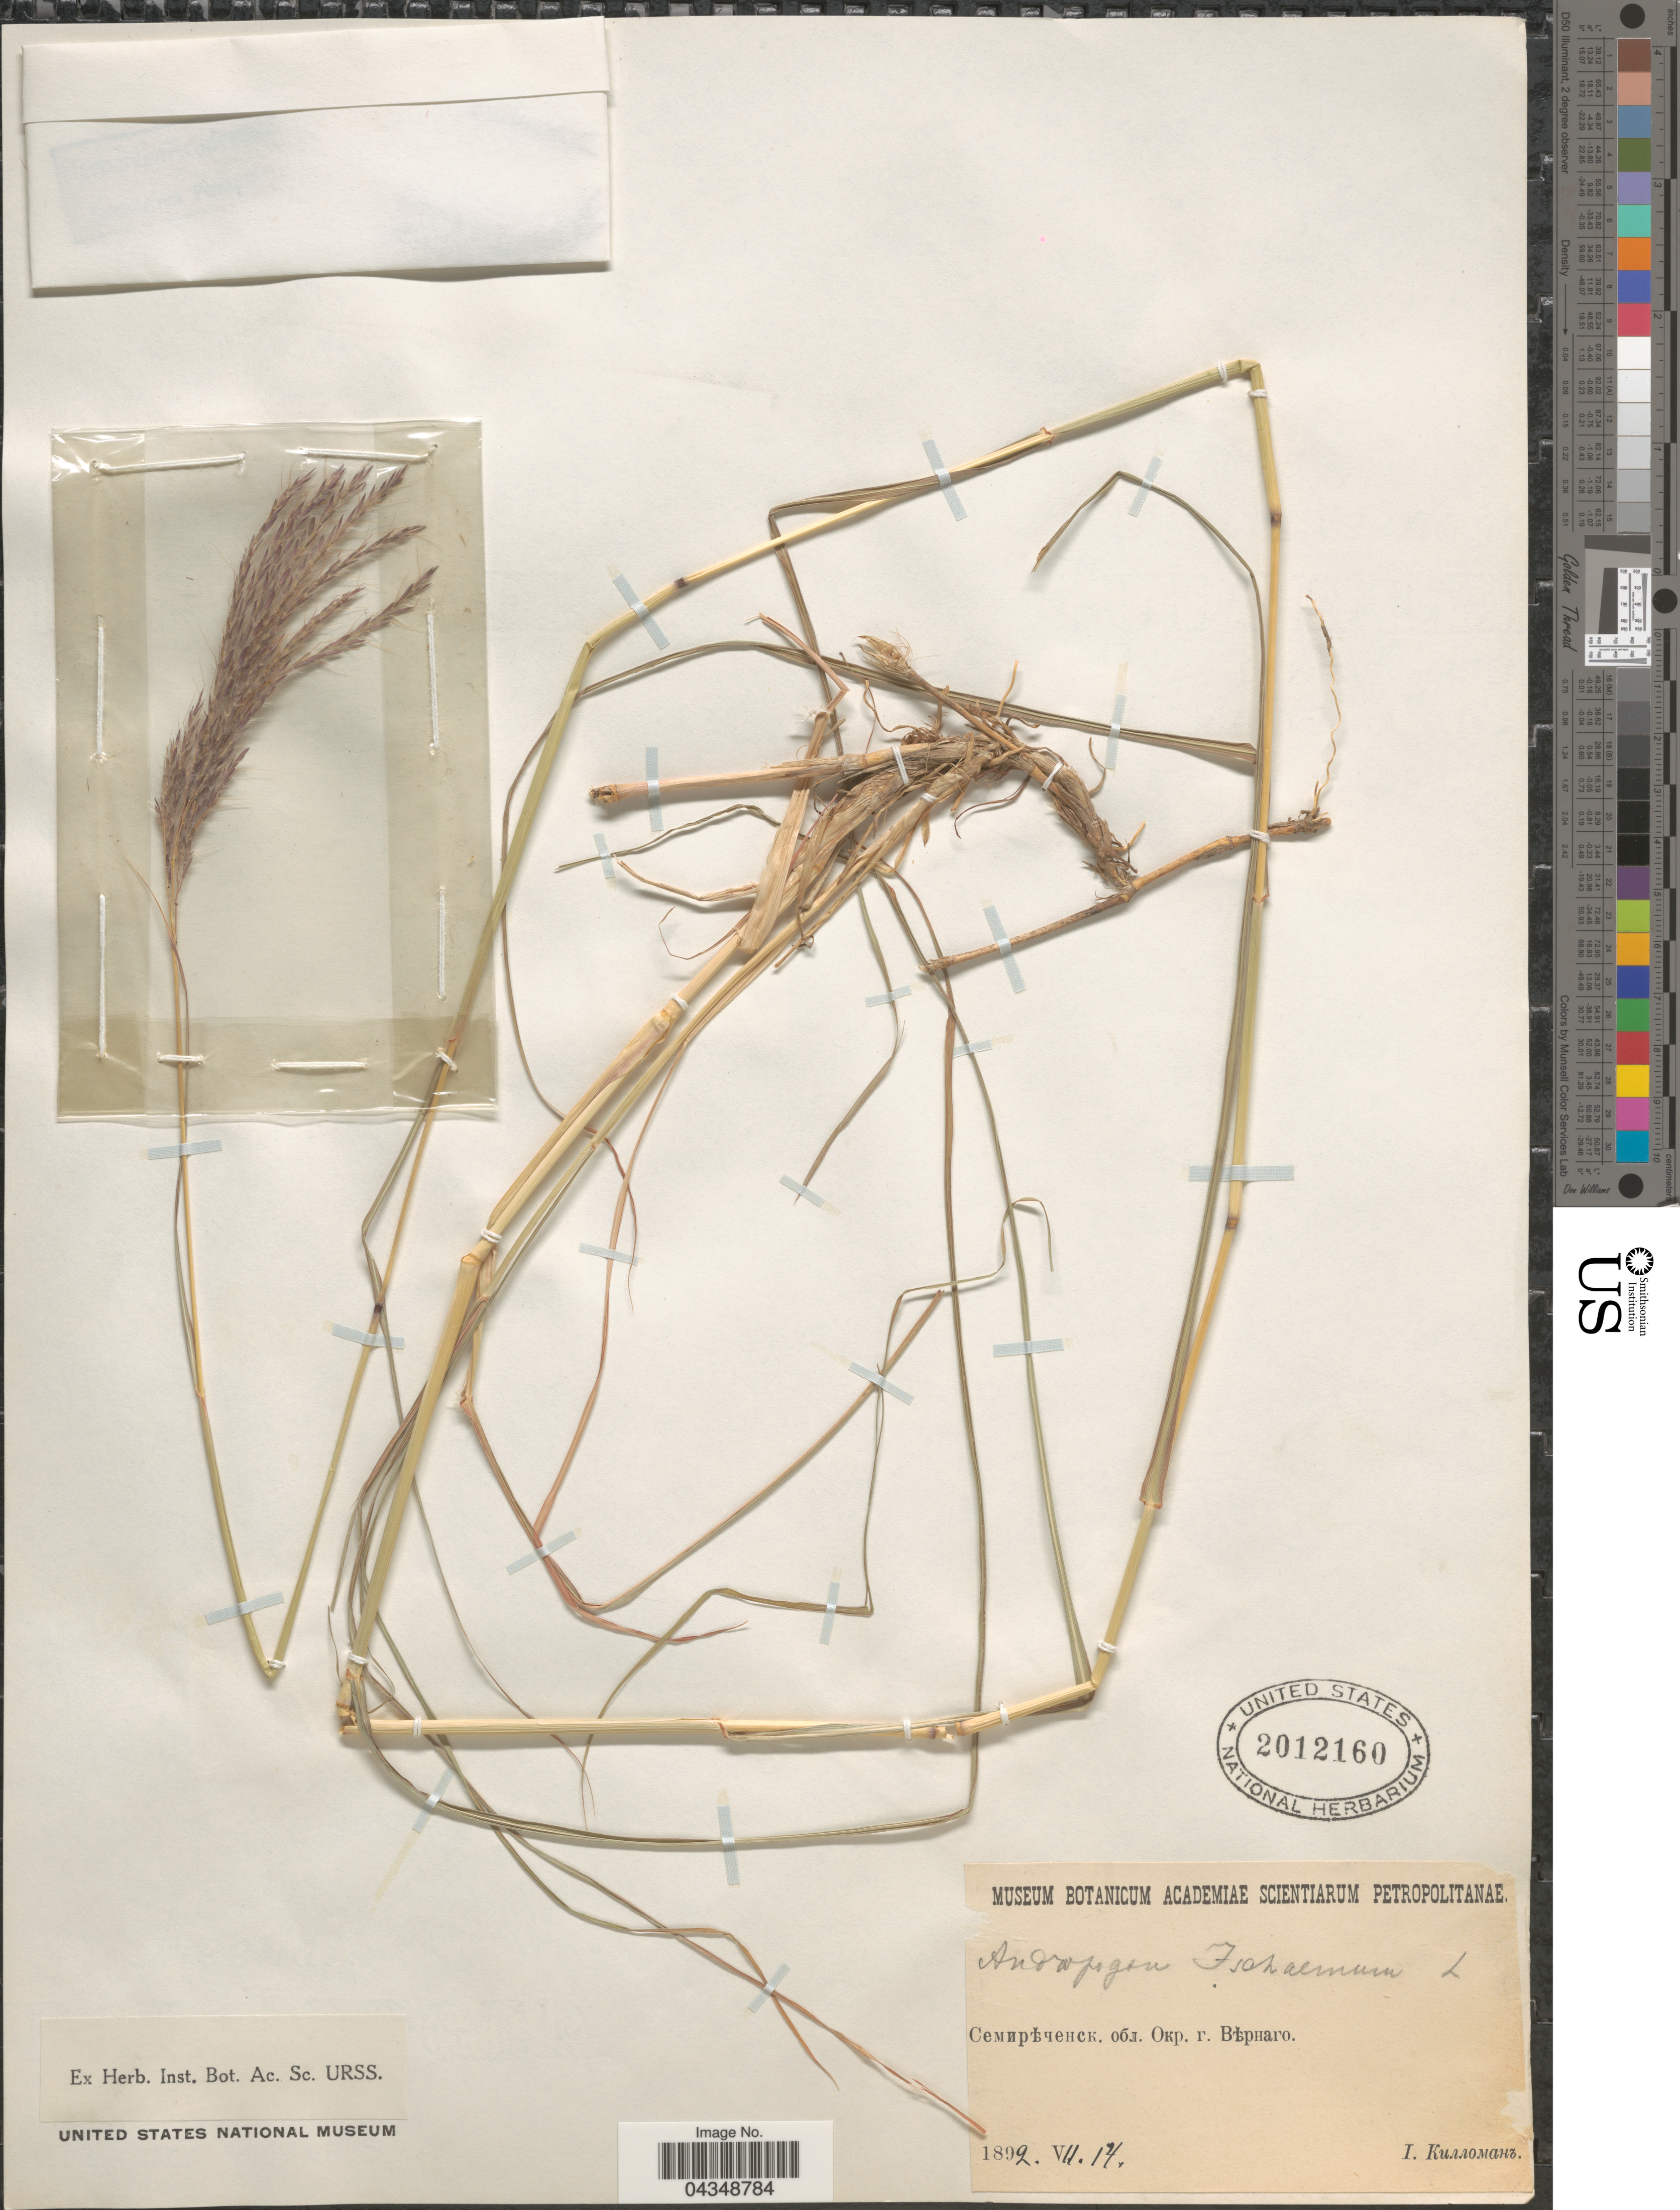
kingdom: Plantae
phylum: Tracheophyta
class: Liliopsida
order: Poales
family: Poaceae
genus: Bothriochloa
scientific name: Bothriochloa ischaemum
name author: (L.) Keng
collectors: I. Killomann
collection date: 1892-07-14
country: Kazakhstan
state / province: Almaty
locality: Vicinity of Vernyy (Almaty)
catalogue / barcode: US 2012160